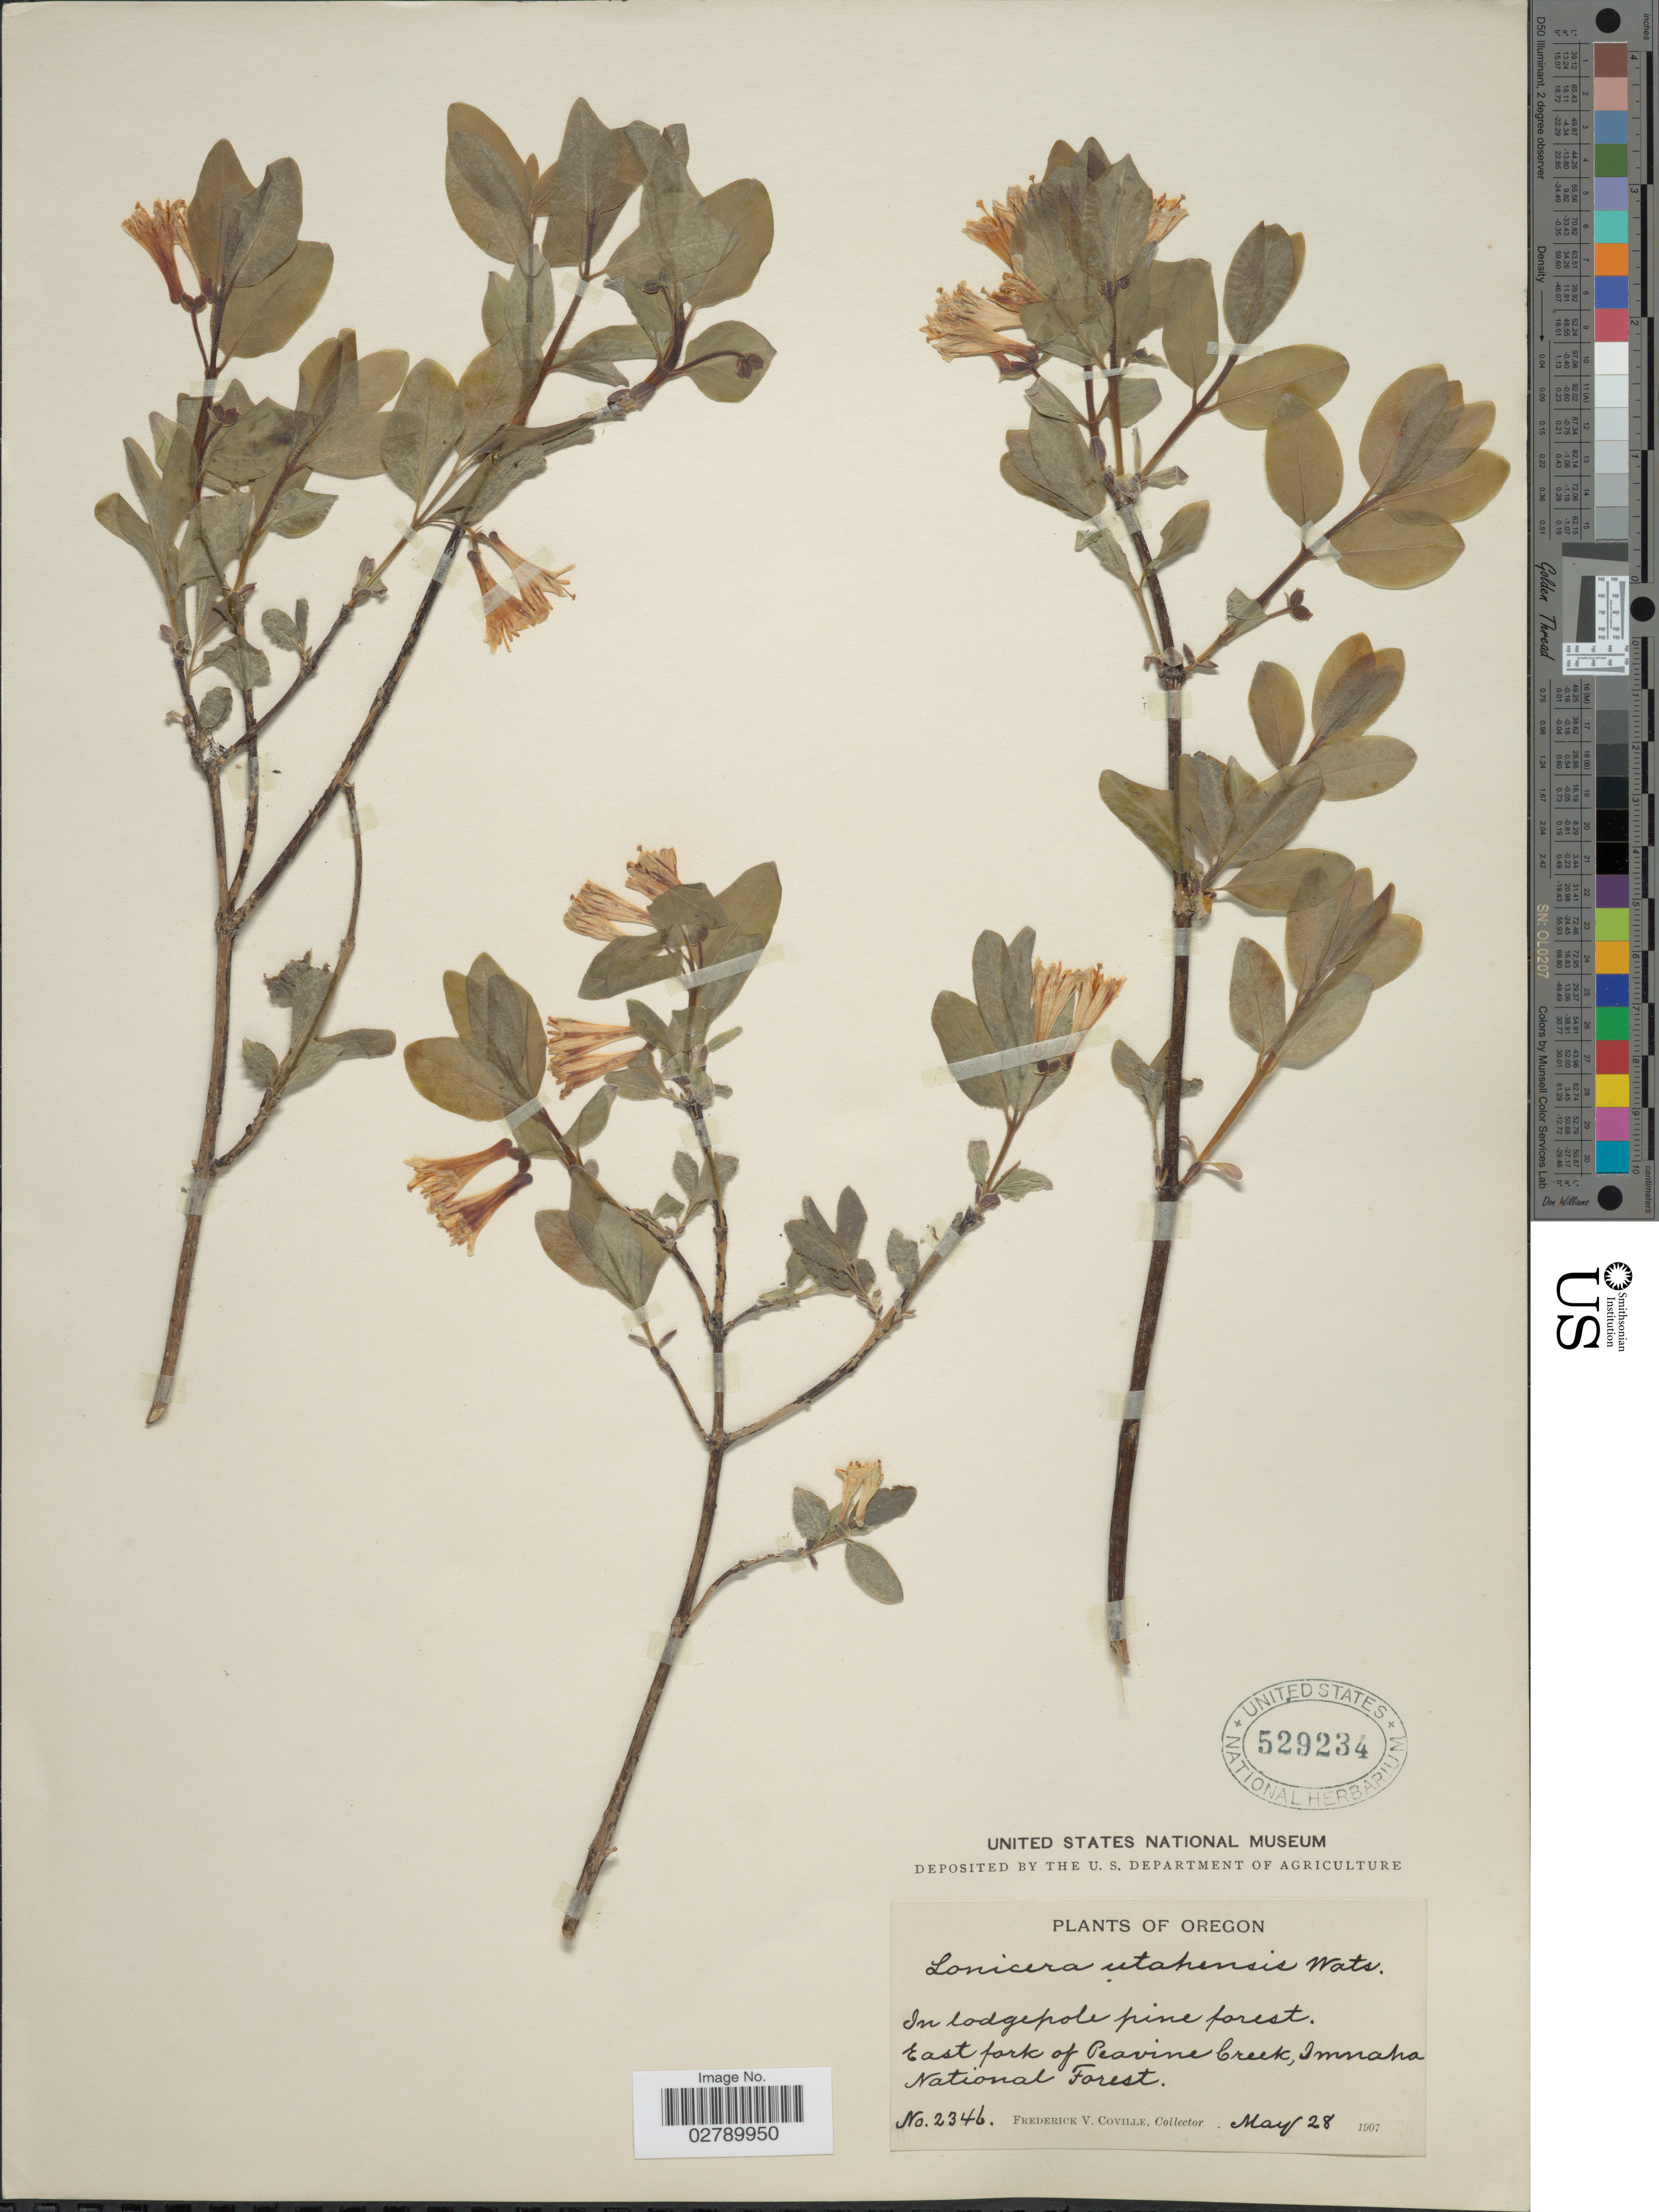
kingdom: Plantae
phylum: Tracheophyta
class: Magnoliopsida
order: Dipsacales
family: Caprifoliaceae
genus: Lonicera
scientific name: Lonicera utahensis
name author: S. Watson in C. King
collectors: F. V. Coville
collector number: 2346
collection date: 1907-05-28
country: United States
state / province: Oregon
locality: East fork of Peavine Creek, Imnaha National Forest.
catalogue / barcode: US 529234